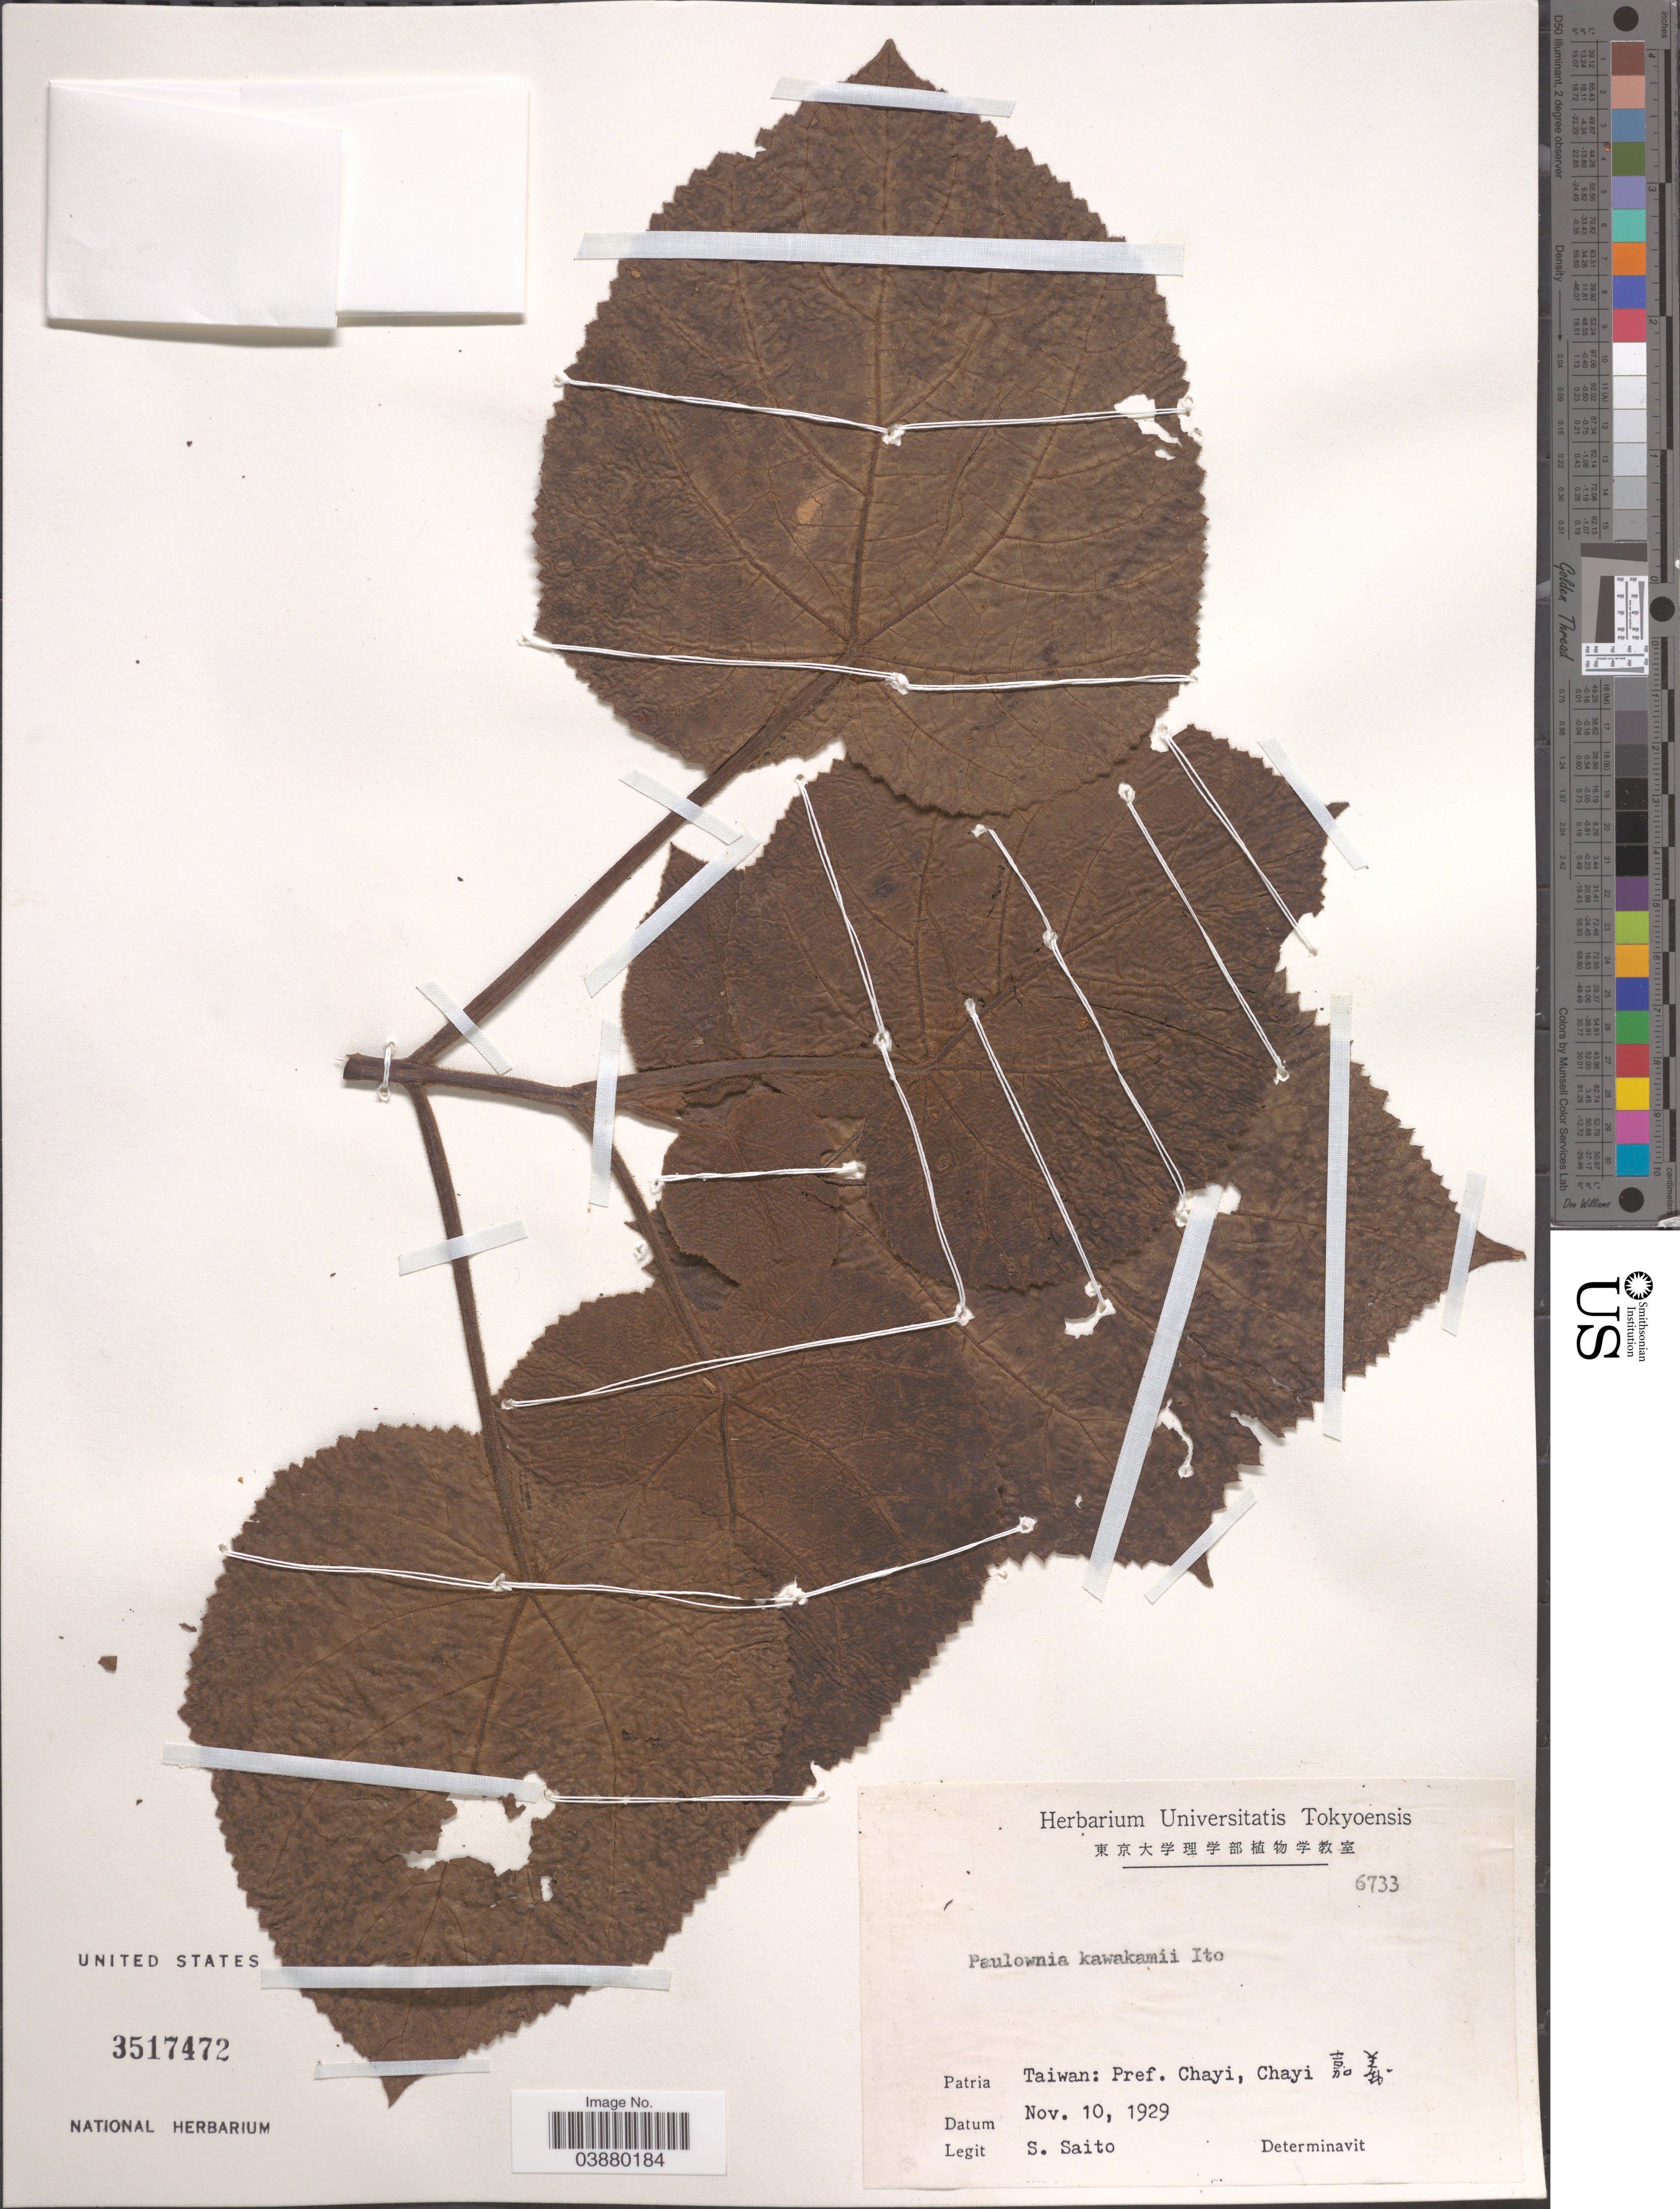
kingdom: Plantae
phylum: Tracheophyta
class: Magnoliopsida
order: Lamiales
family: Paulowniaceae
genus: Paulownia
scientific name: Paulownia kawakamii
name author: T. Itô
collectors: S. Saito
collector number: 6733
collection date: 1929-05-10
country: Taiwan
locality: Pref. Chayi, Chayi X.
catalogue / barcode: US 3517472